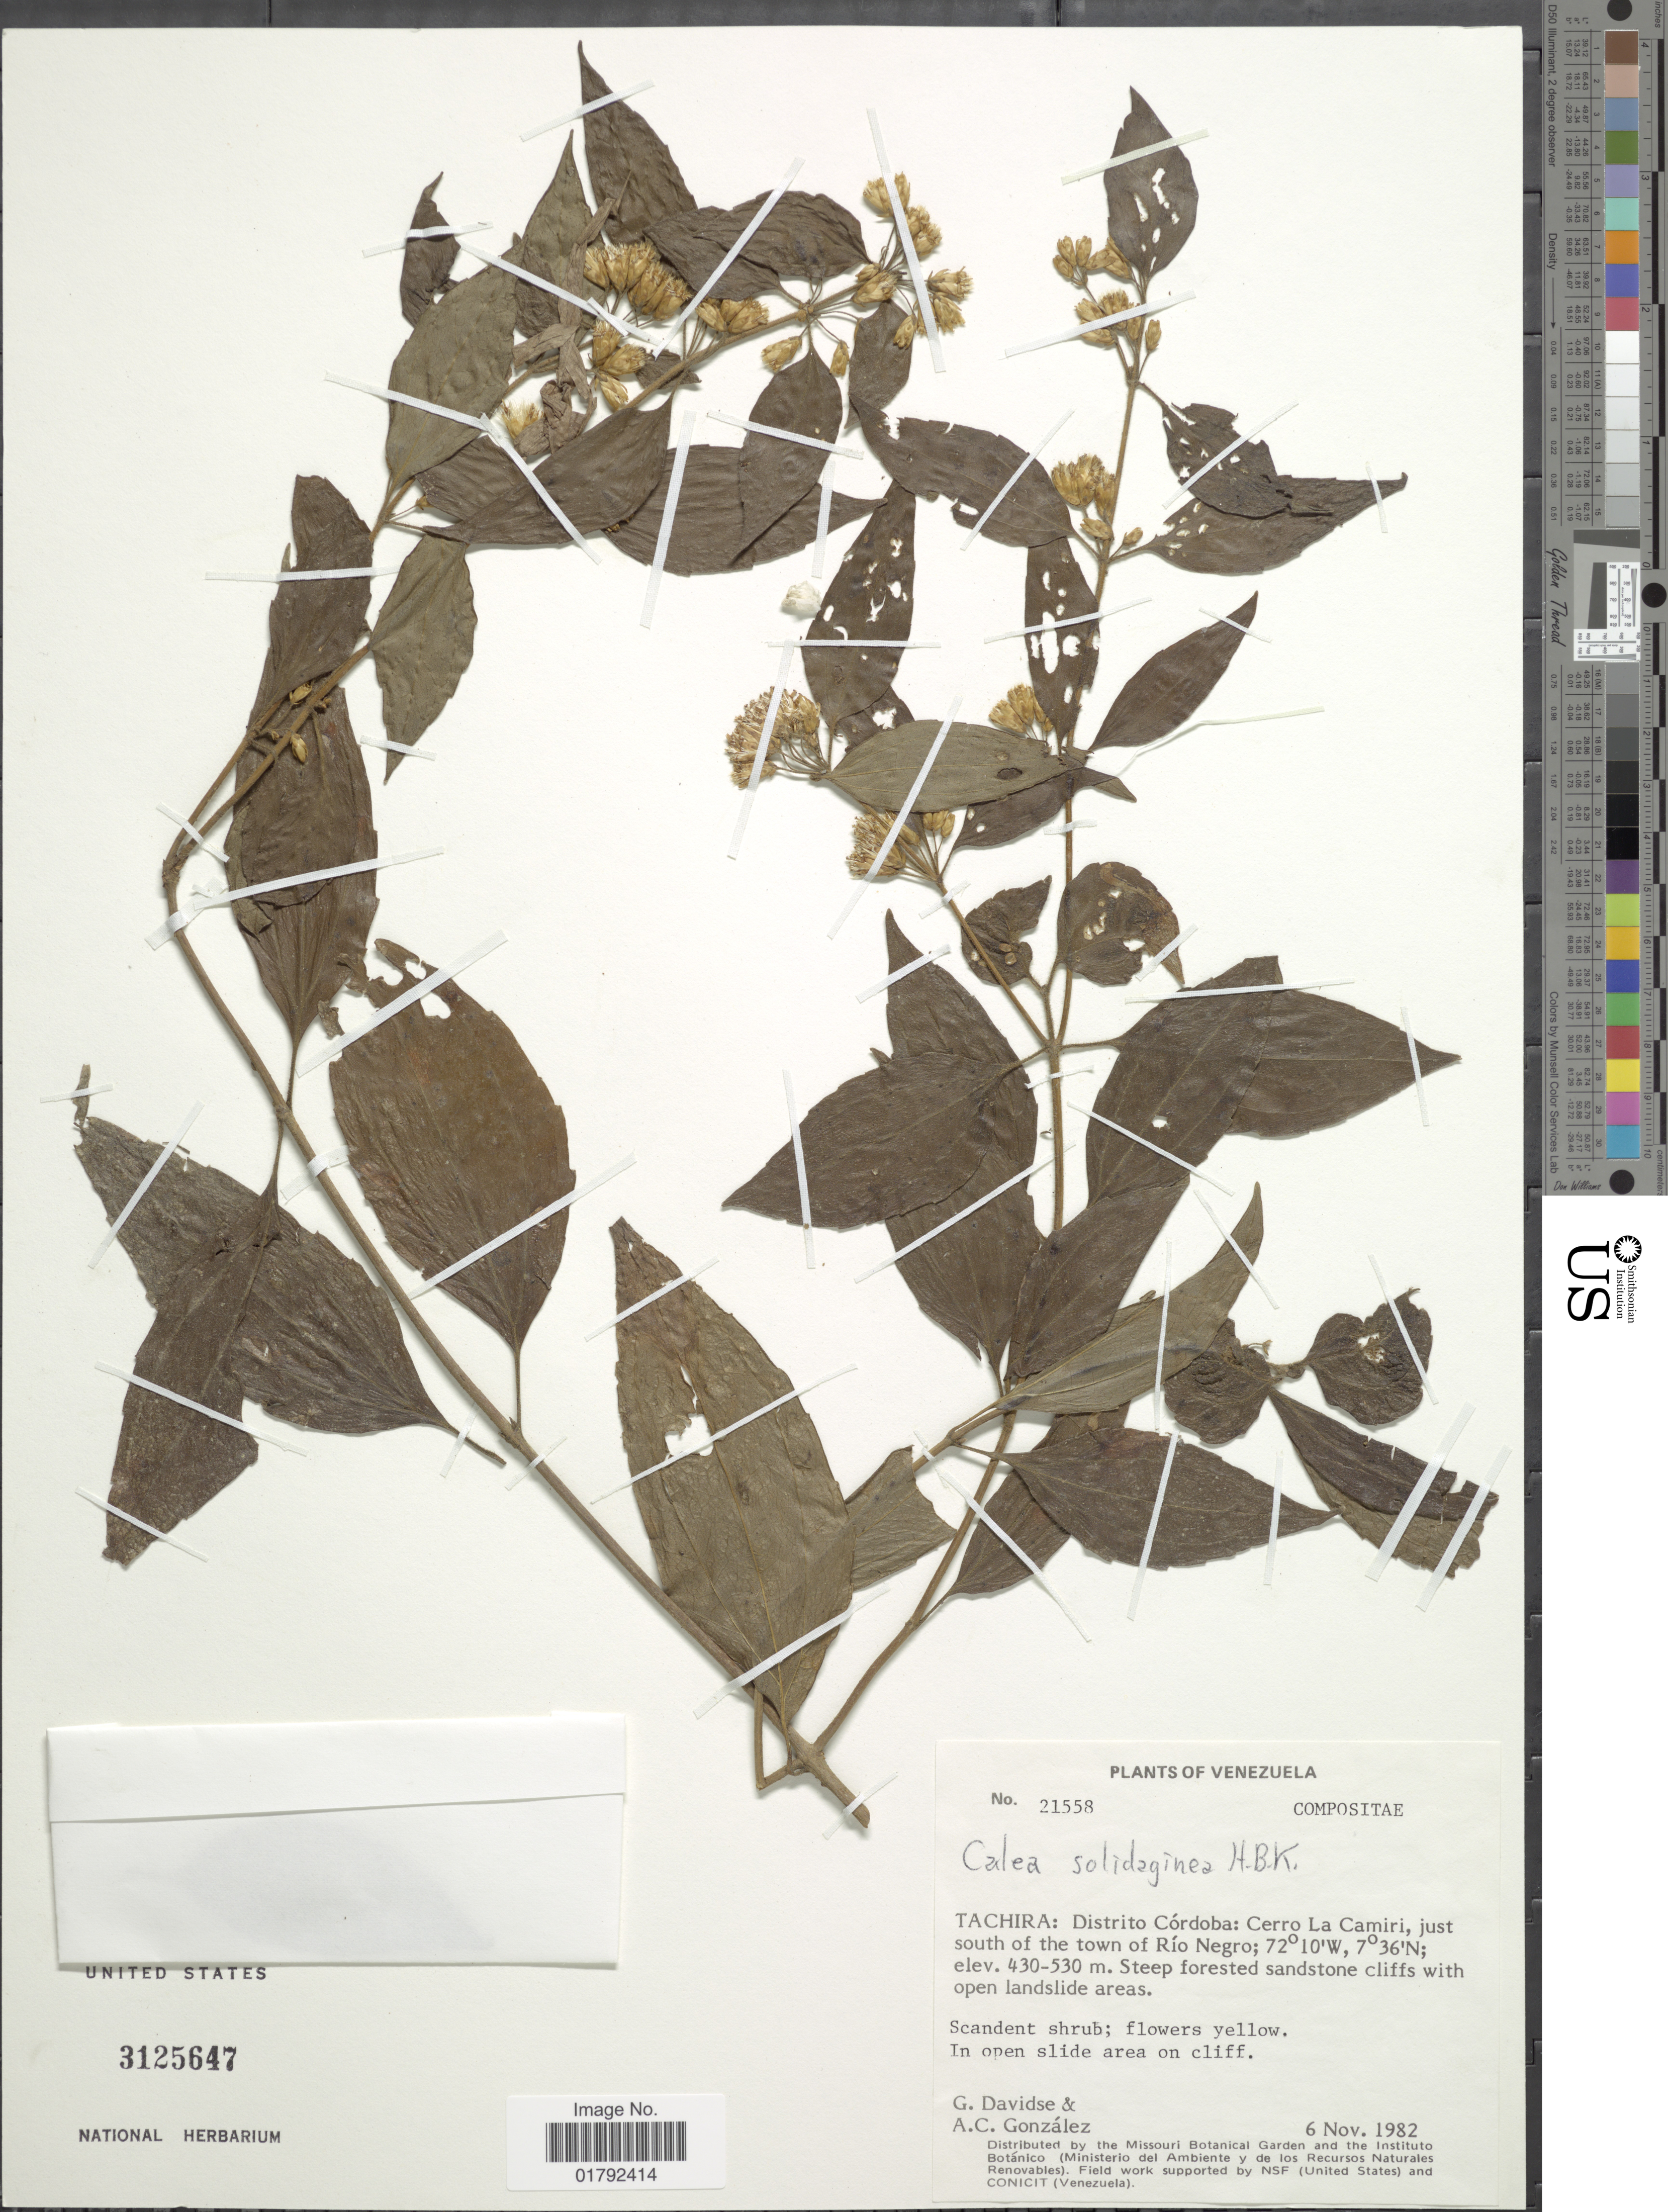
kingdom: Plantae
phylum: Tracheophyta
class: Magnoliopsida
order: Asterales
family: Asteraceae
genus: Calea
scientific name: Calea solidaginea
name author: Kunth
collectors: G. Davidse & A. C. González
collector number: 21558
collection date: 1982-11-06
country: Venezuela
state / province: Tachira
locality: Distrito Cordoba: Cerro La Camiri, just south of the town of Rio Negro, steep forested sandstone cliffs with open landslide areas.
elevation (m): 430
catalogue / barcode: US 3125647